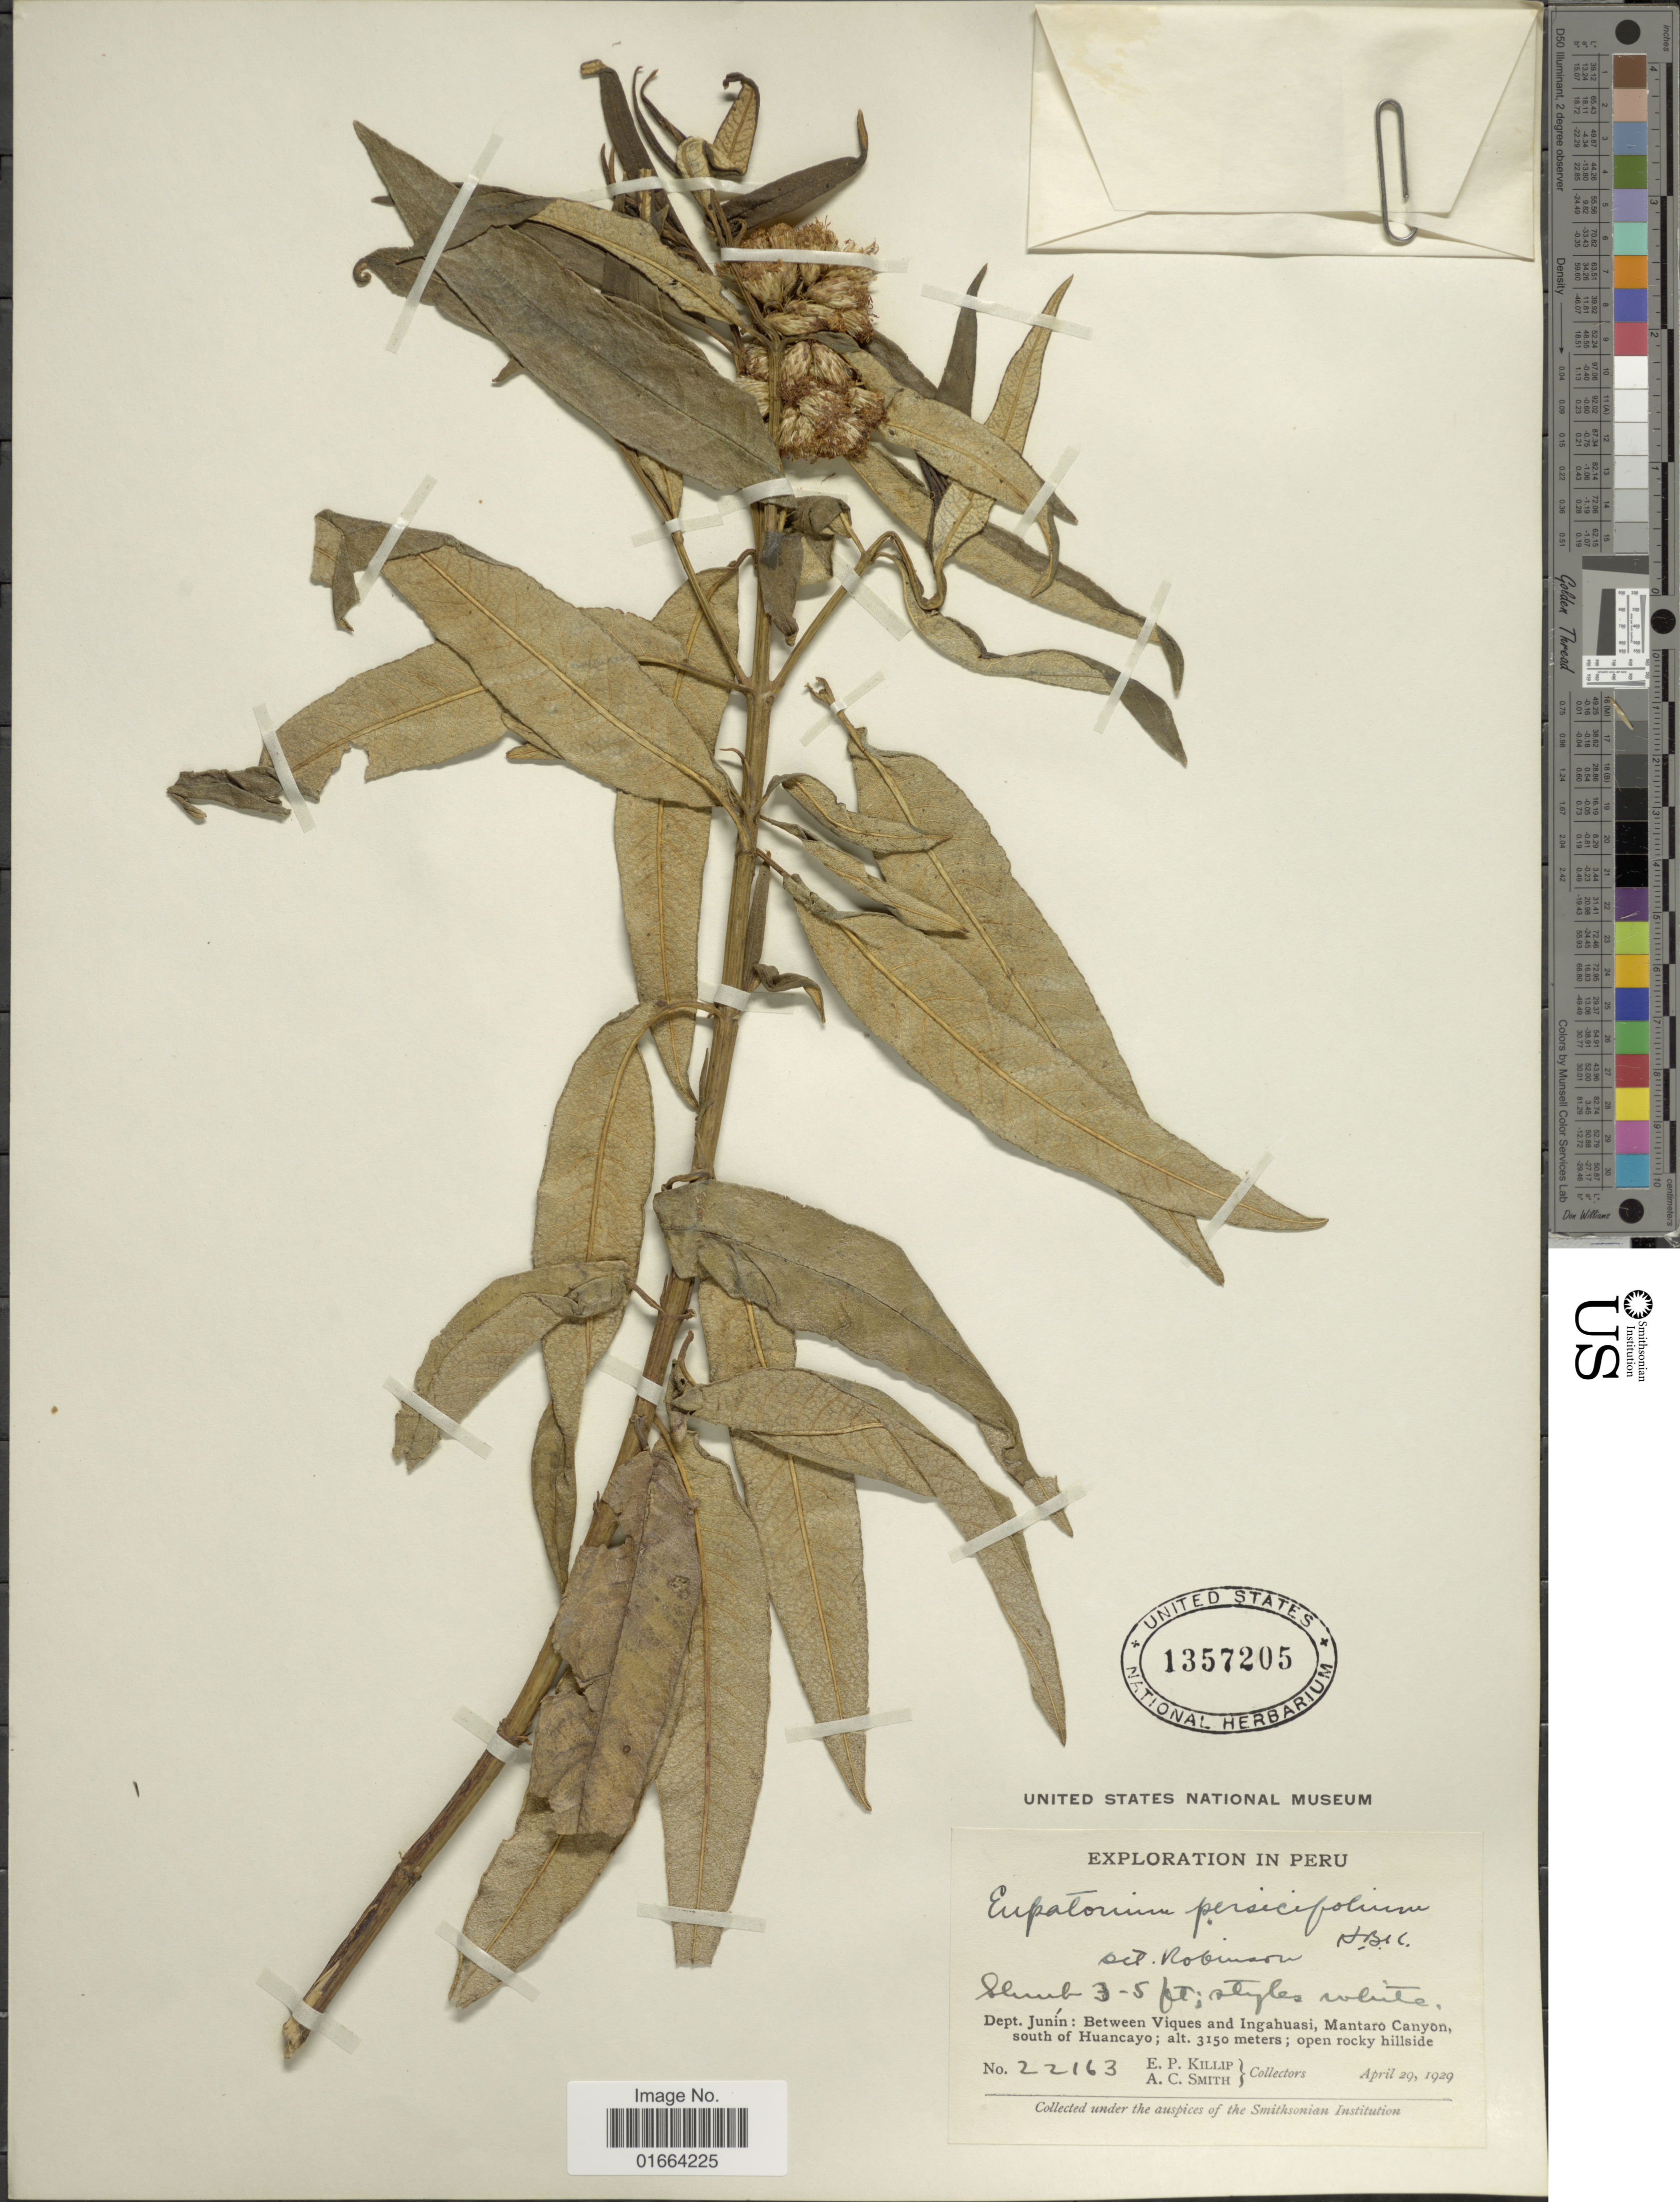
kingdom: Plantae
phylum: Tracheophyta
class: Magnoliopsida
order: Asterales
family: Asteraceae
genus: Aristeguietia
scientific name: Aristeguietia discolor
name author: (DC.) R.M. King & H. Rob.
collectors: E. P. Killip & A. C. Smith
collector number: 22163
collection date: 1929-04-29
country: Peru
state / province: Junín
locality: Between Viques and Ingahuasi, Mantaro Canyon, south of Huancayo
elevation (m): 3150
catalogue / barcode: US 1357205